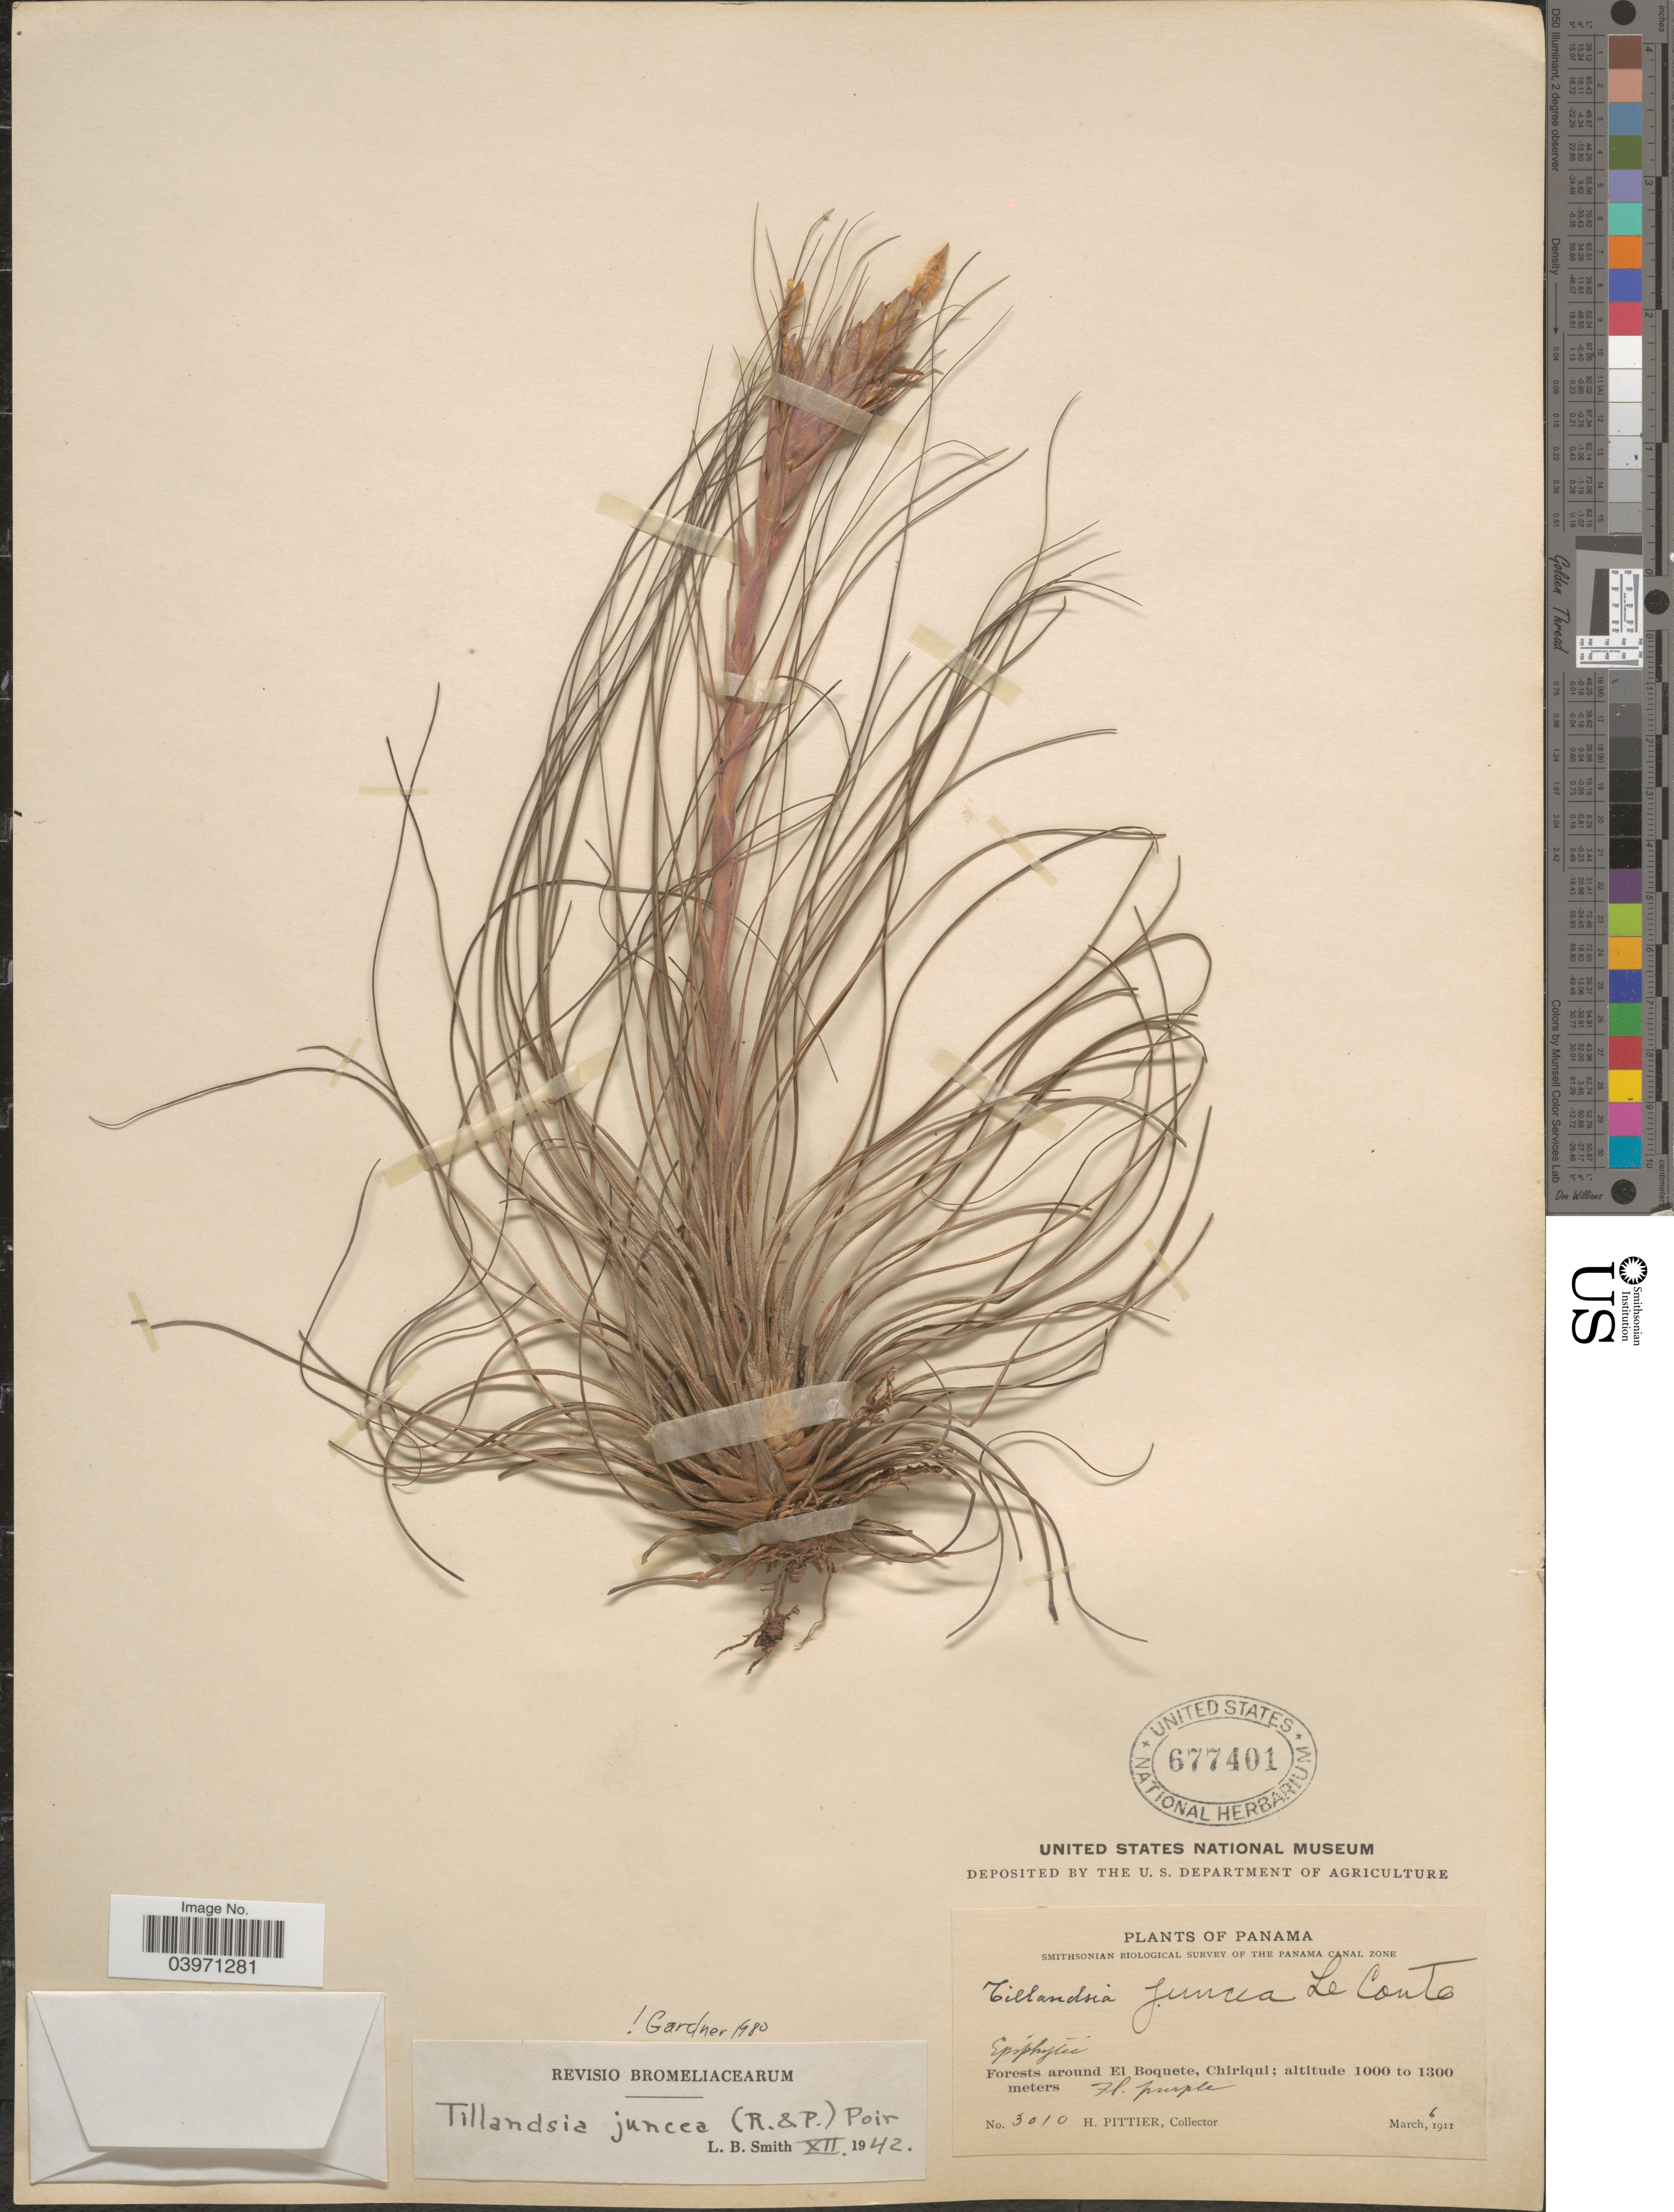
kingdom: Plantae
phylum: Tracheophyta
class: Liliopsida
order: Poales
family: Bromeliaceae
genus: Tillandsia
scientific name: Tillandsia juncea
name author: (Ruiz & Pav.) Poir.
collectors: H. F. Pittier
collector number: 3010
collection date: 1911-03-06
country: Panama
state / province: Chiriqui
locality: Forests around El Boquete.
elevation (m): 1000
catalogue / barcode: US 677401